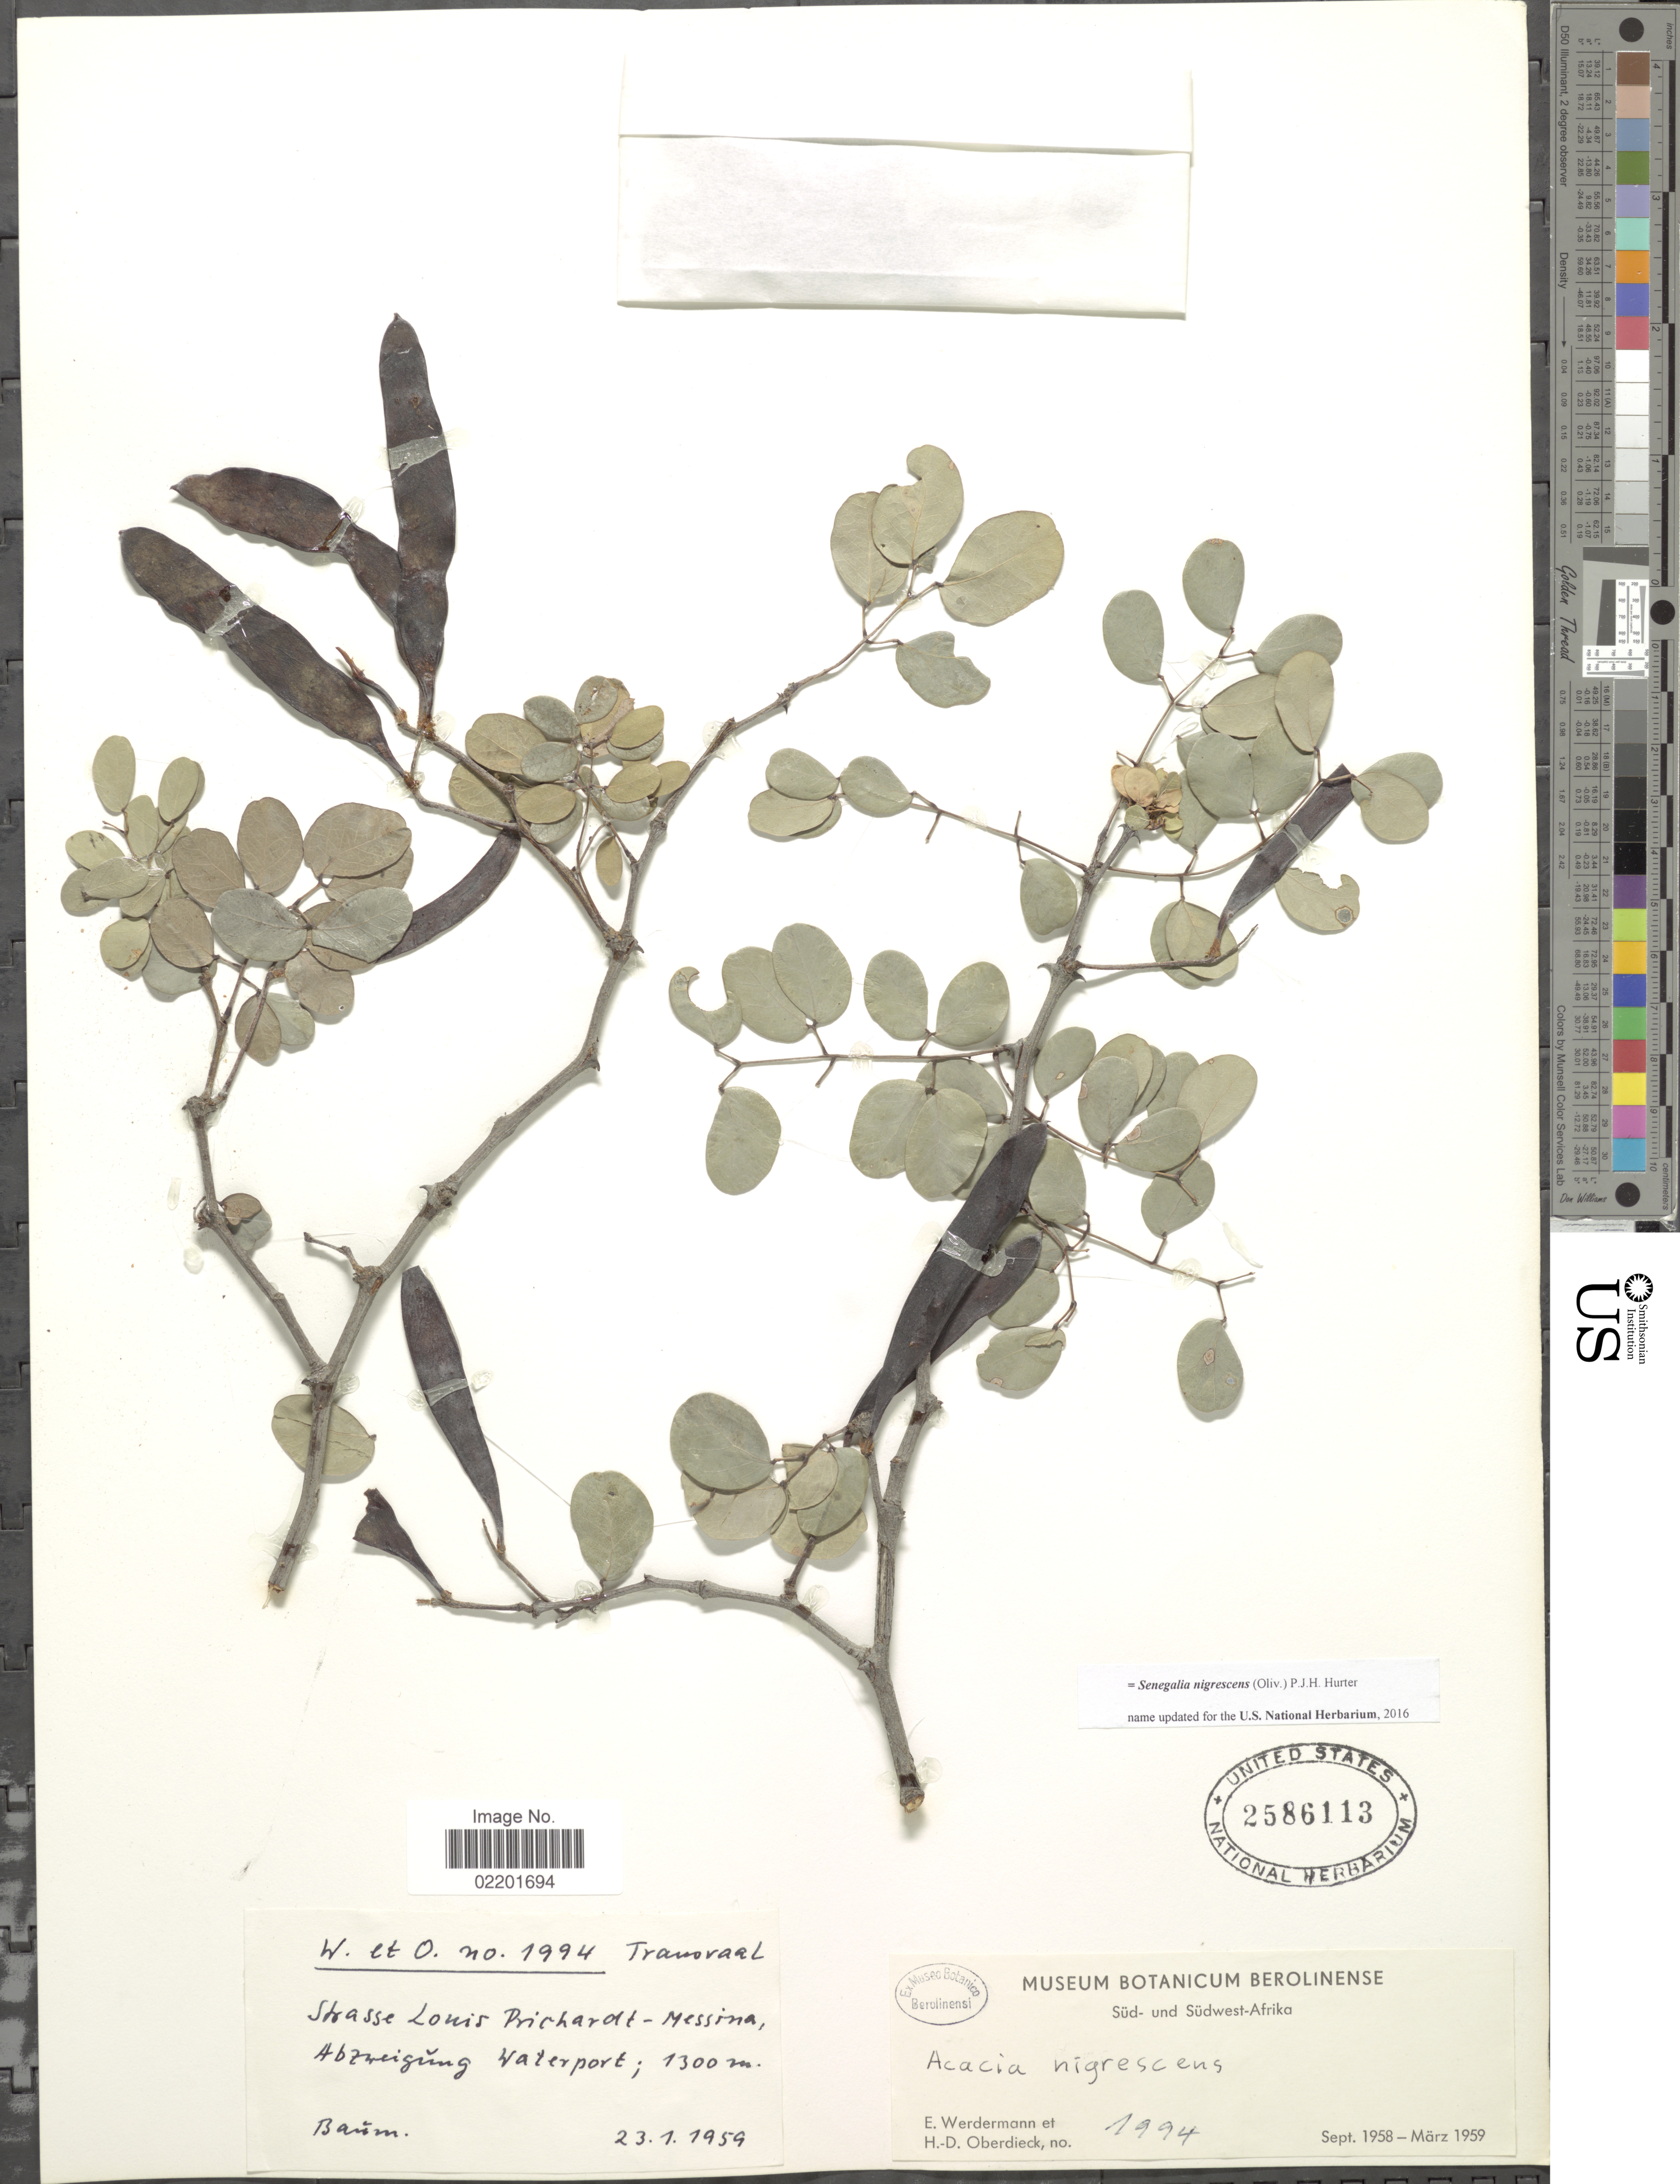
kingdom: Plantae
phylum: Tracheophyta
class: Magnoliopsida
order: Fabales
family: Fabaceae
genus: Senegalia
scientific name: Senegalia nigrescens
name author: (Oliv.) P.J.H. Hurter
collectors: E. Werdermann & H. Oberdieck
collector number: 1994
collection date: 1959-01-23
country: South Africa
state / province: Limpopo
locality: Süd- und Südwest-Afrika, Transvaal, Strasse Louis Prichardt [Trichardt] -Messina, Abzweigüng Waterport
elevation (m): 1300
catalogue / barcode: US 2586113